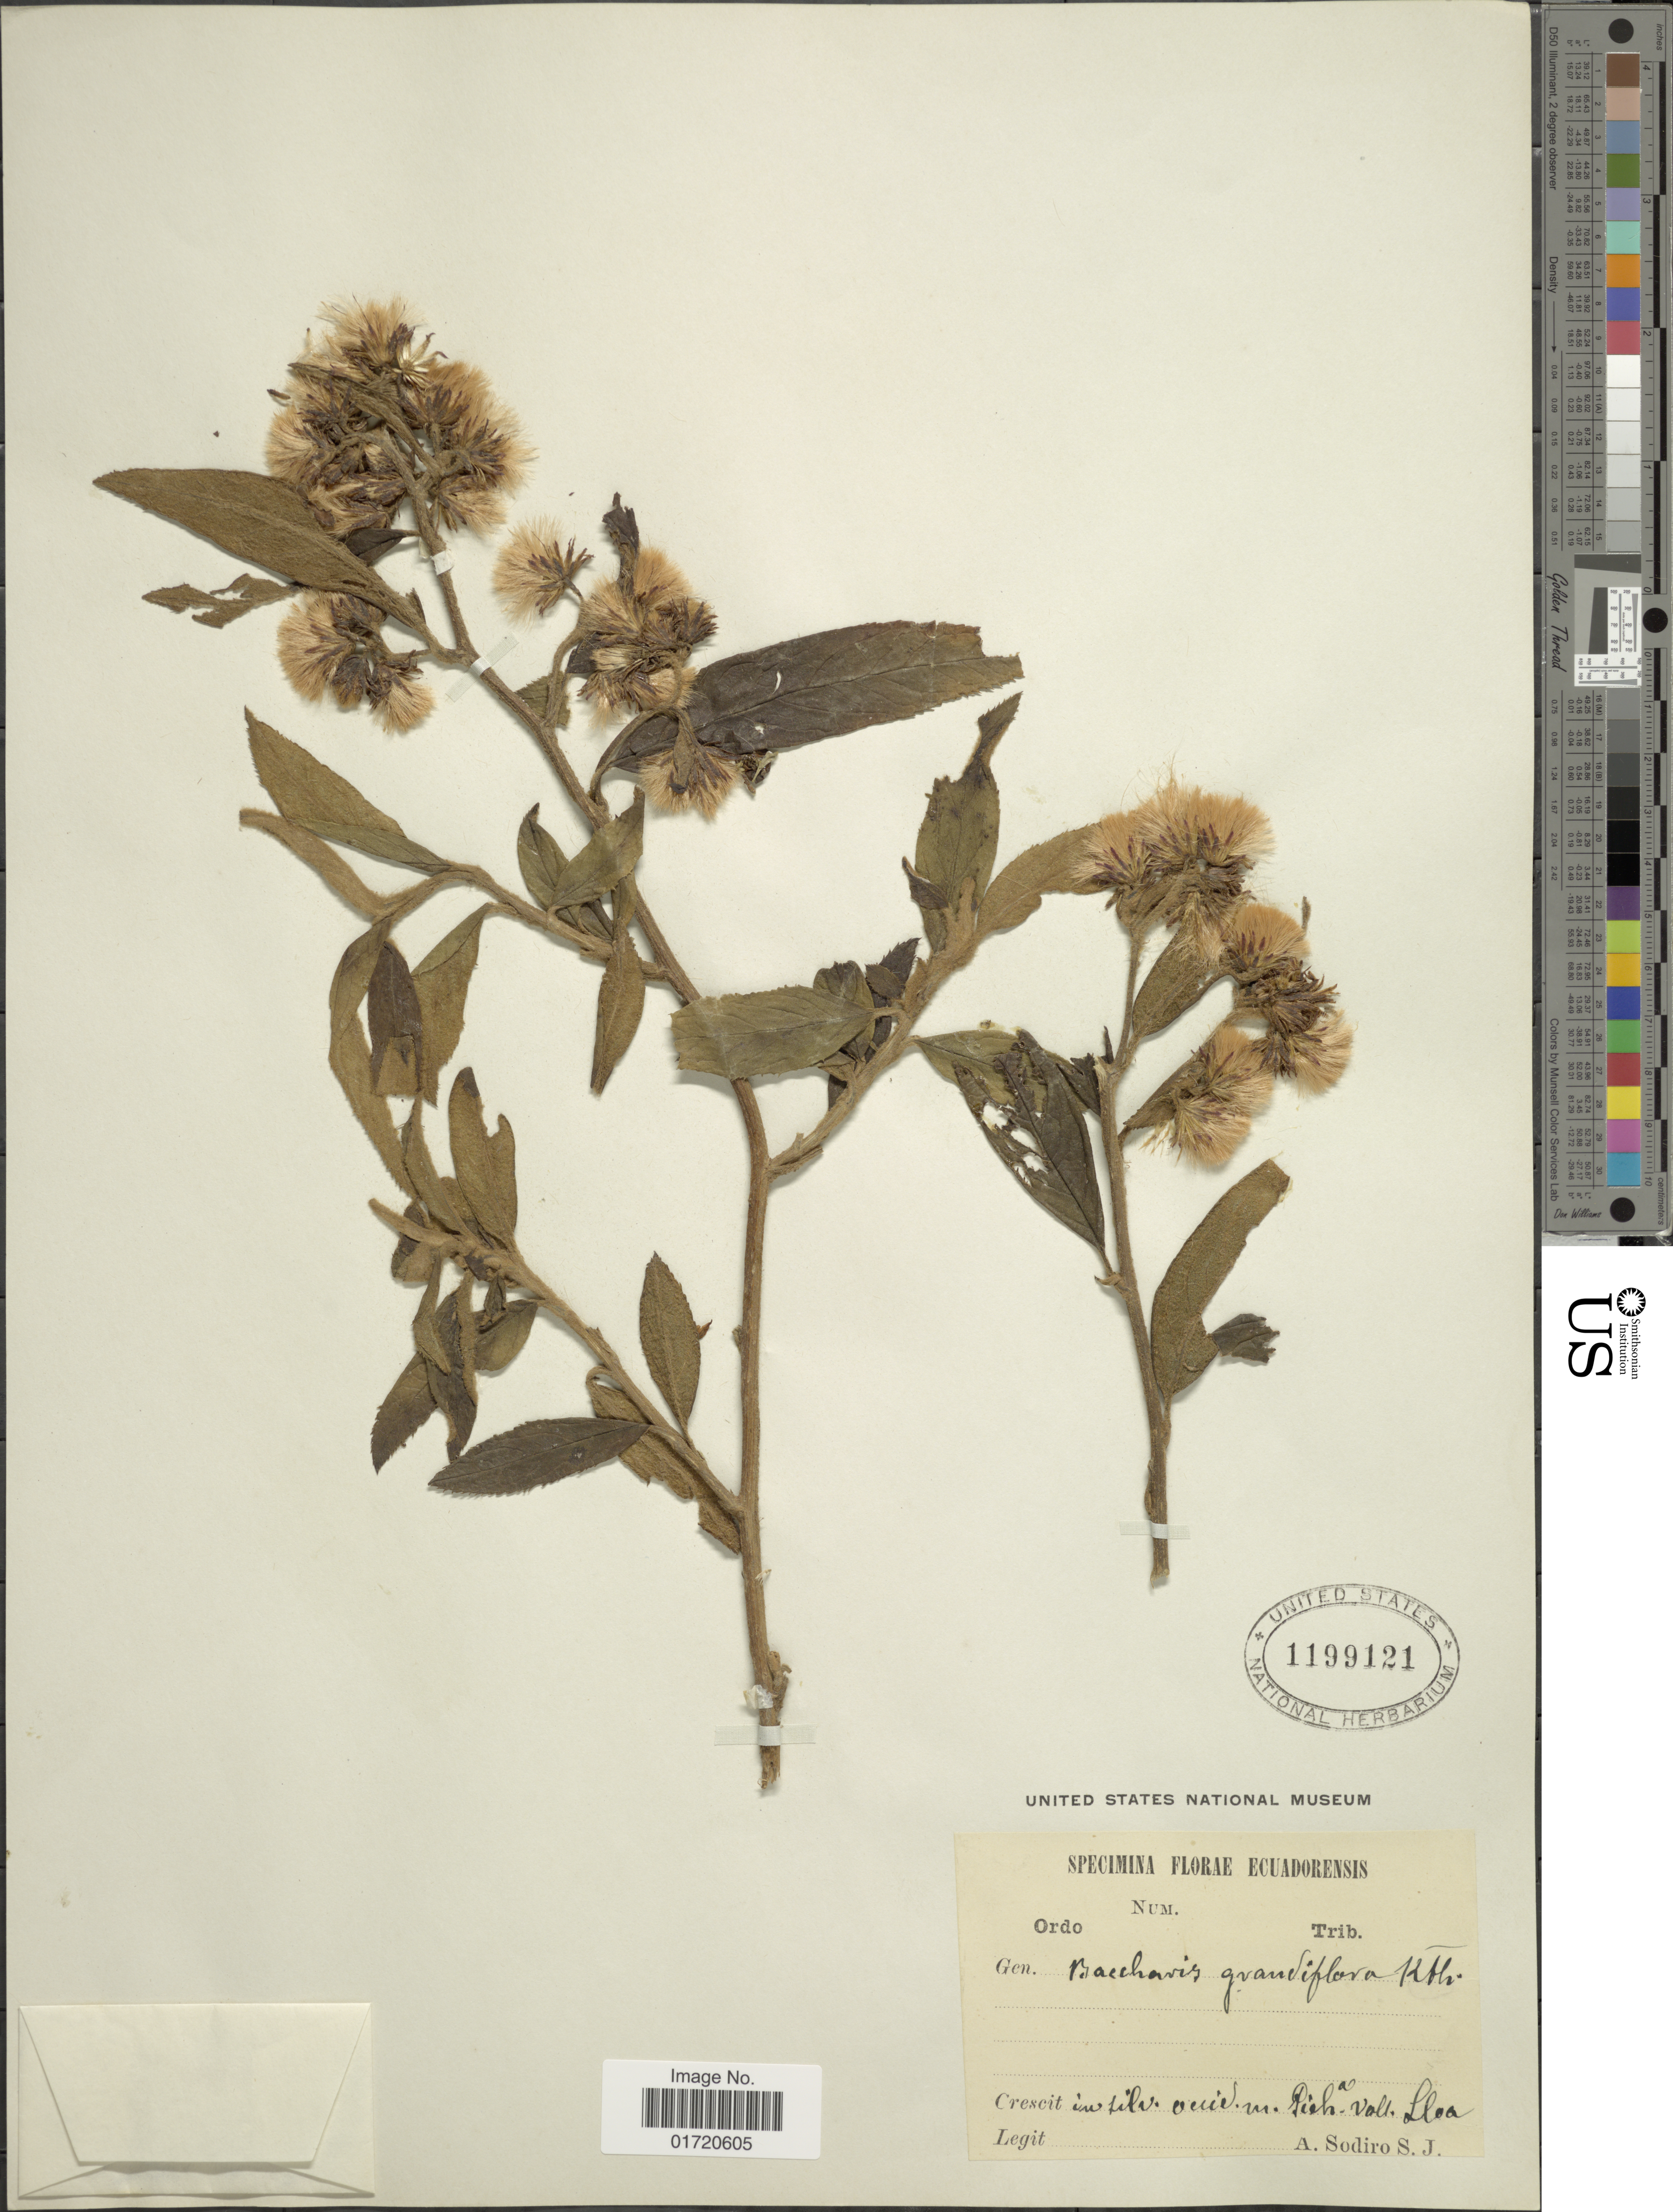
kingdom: Plantae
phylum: Tracheophyta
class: Magnoliopsida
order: Asterales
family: Asteraceae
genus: Baccharis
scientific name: Baccharis grandiflora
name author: Kunth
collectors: A. Sodiro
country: Ecuador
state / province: Pichincha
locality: In sliv. occid. m. Picha. vall. Lloa.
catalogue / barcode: US 1199121